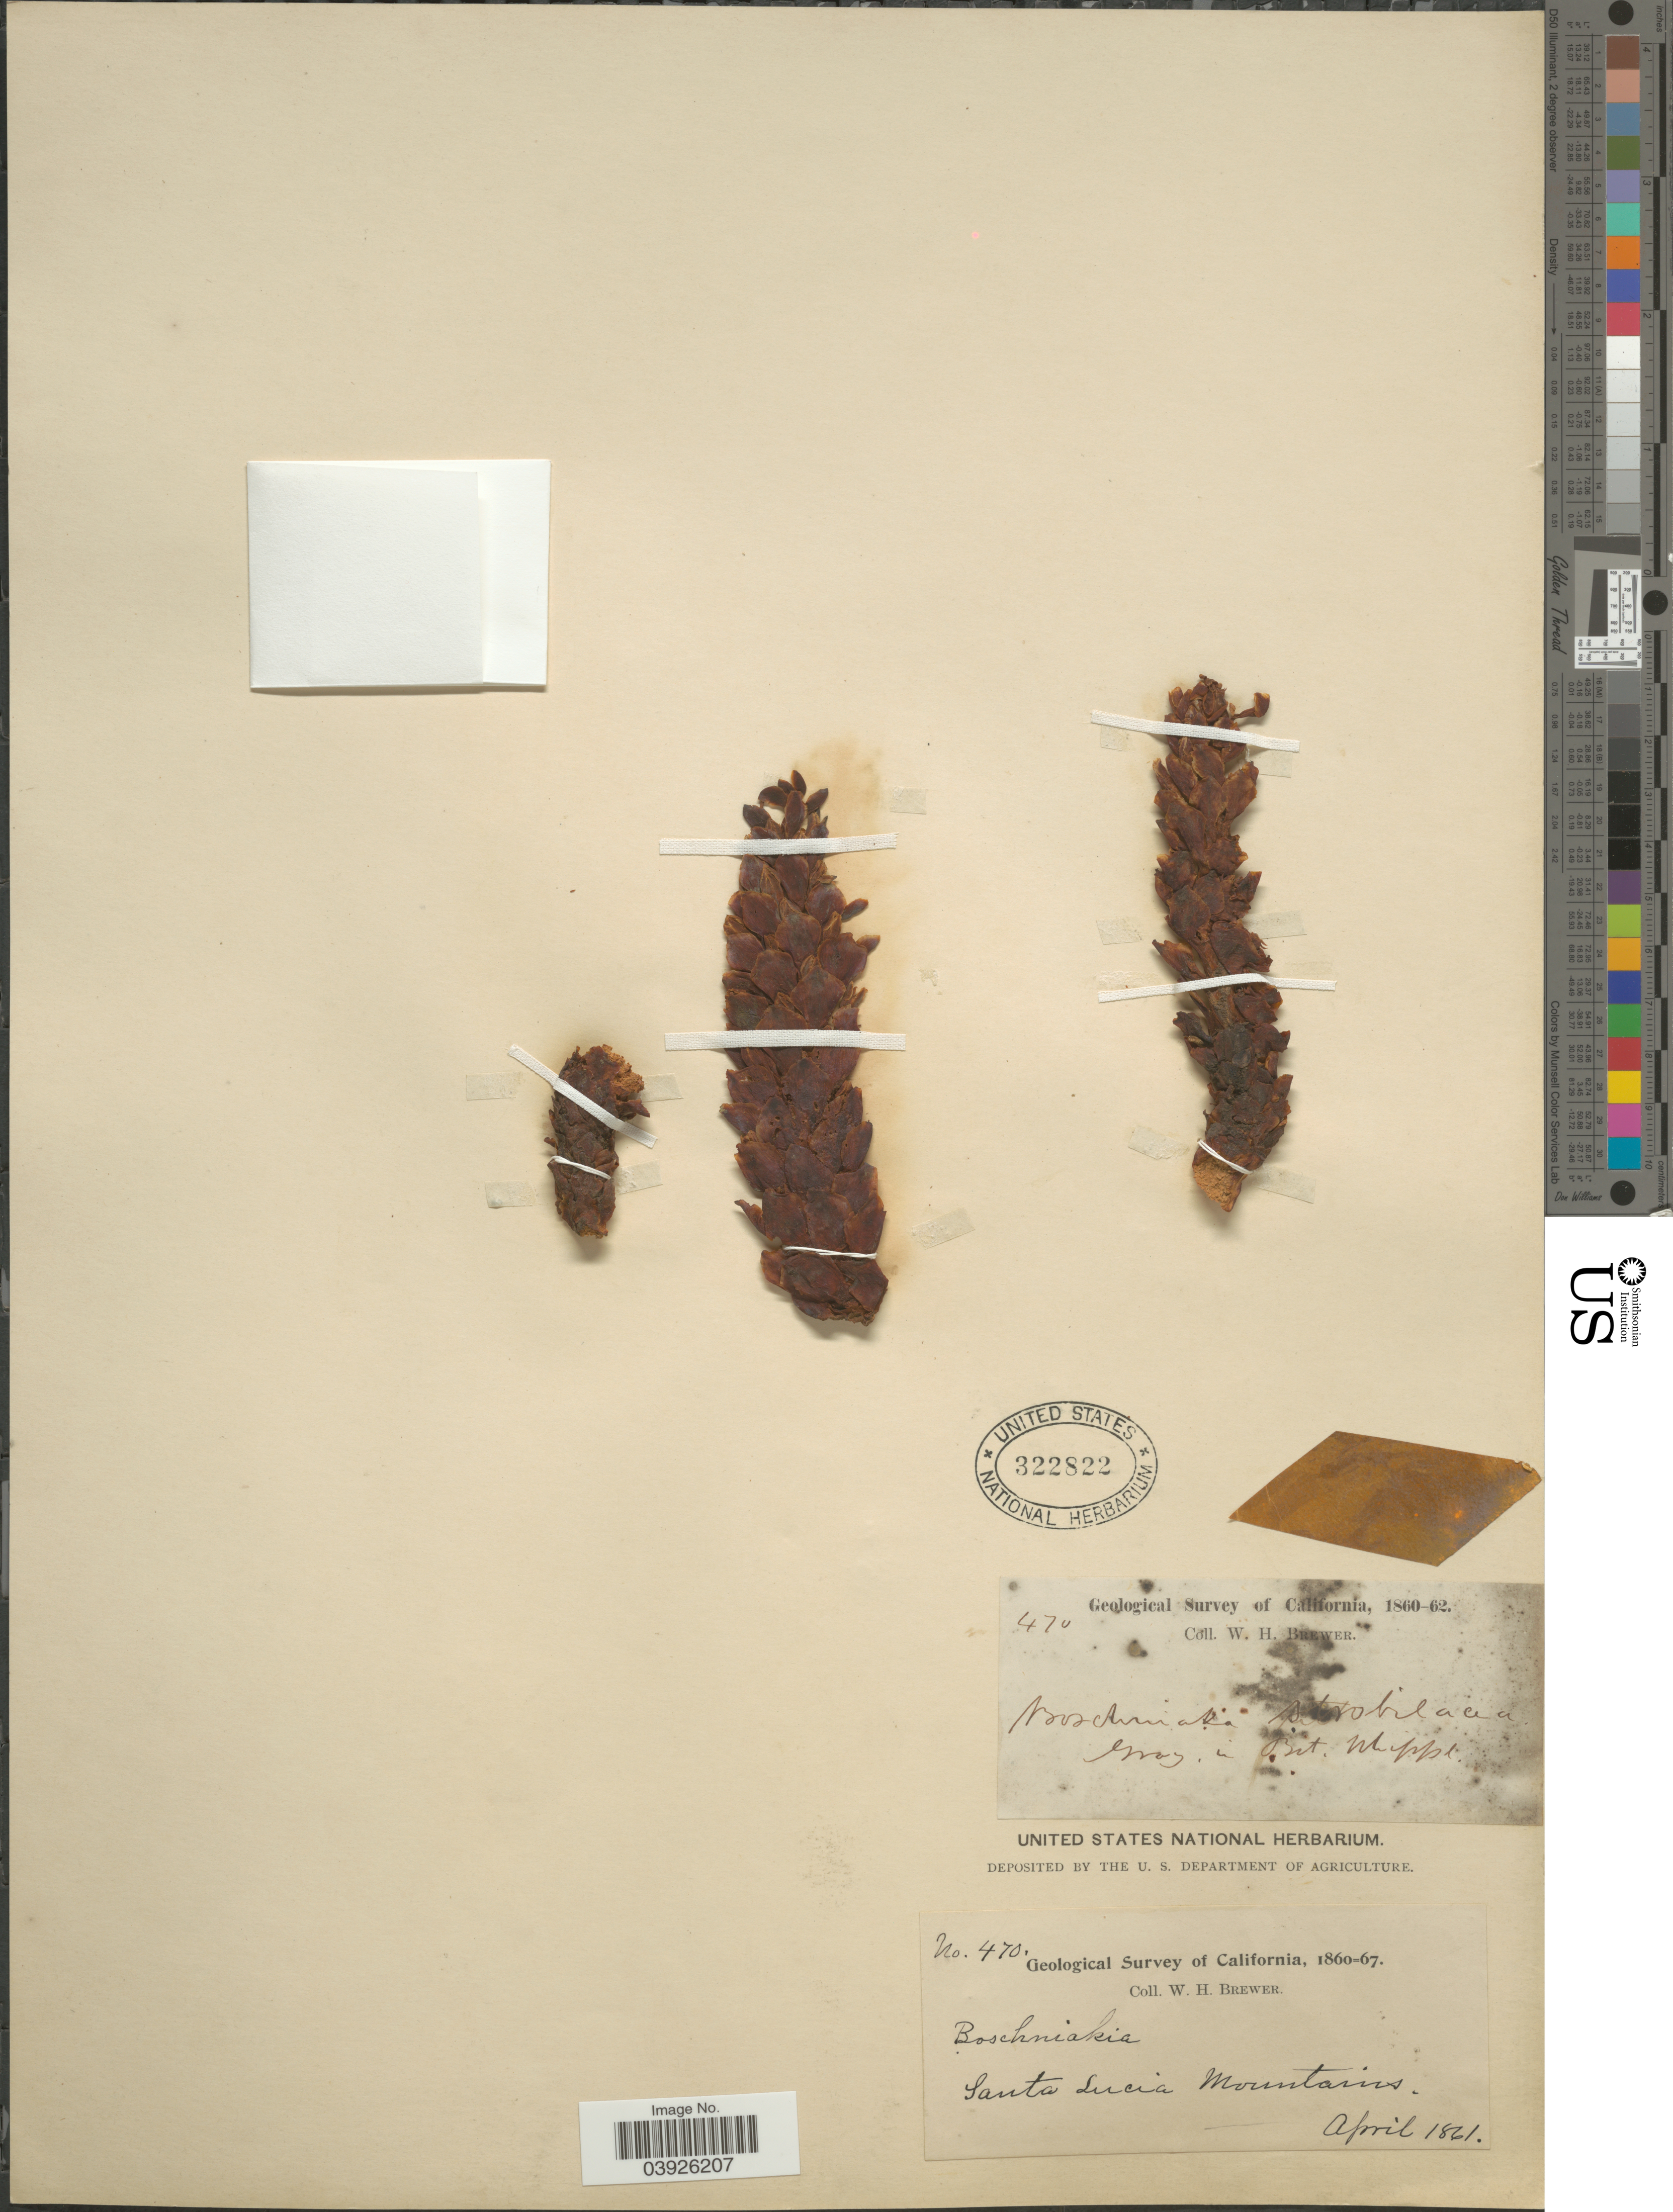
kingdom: Plantae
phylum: Tracheophyta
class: Magnoliopsida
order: Lamiales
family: Orobanchaceae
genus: Boschniakia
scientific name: Boschniakia strobilacea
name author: A. Gray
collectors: W. H. Brewer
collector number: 470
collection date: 1861-04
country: United States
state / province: California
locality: Santa Lucia Mountains.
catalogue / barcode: US 322822